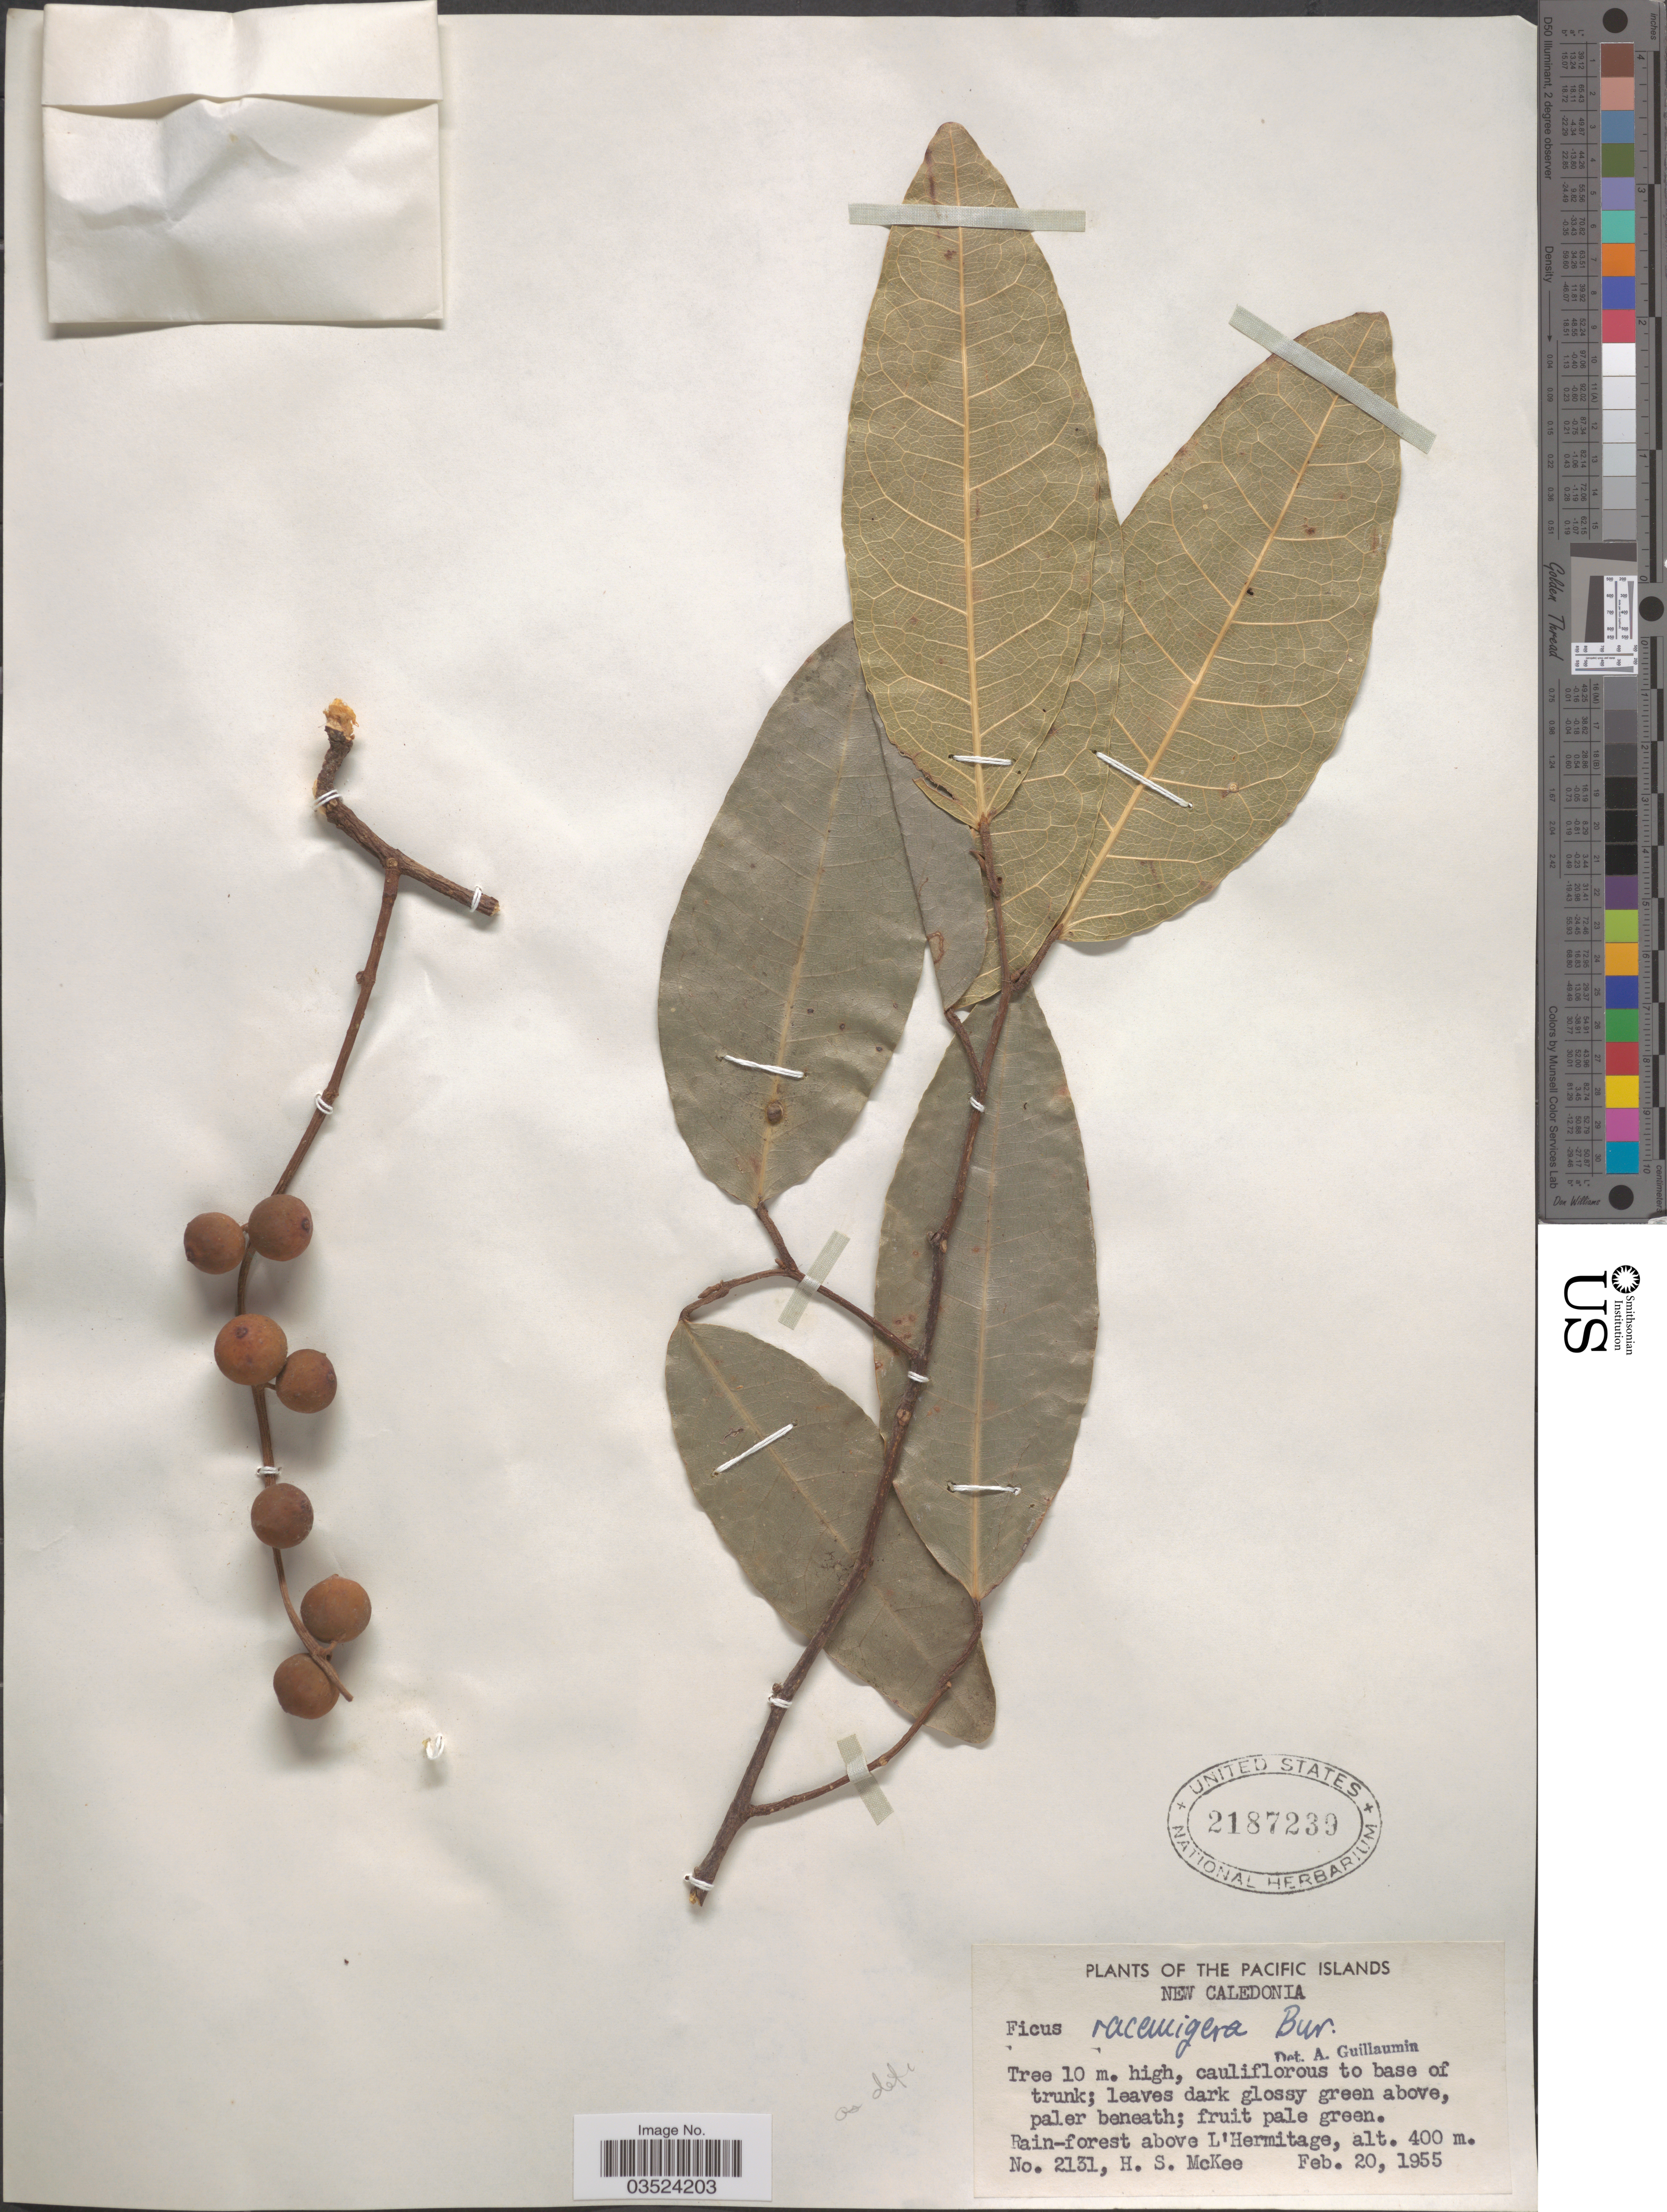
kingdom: Plantae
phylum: Tracheophyta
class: Magnoliopsida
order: Rosales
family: Moraceae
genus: Ficus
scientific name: Ficus racemifera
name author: Roxb.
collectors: H. S. McKee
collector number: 2131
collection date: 1955-02-20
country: New Caledonia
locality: The Pacific Islands. Rain-forest above L'Hermitage.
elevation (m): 400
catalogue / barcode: US 2187239